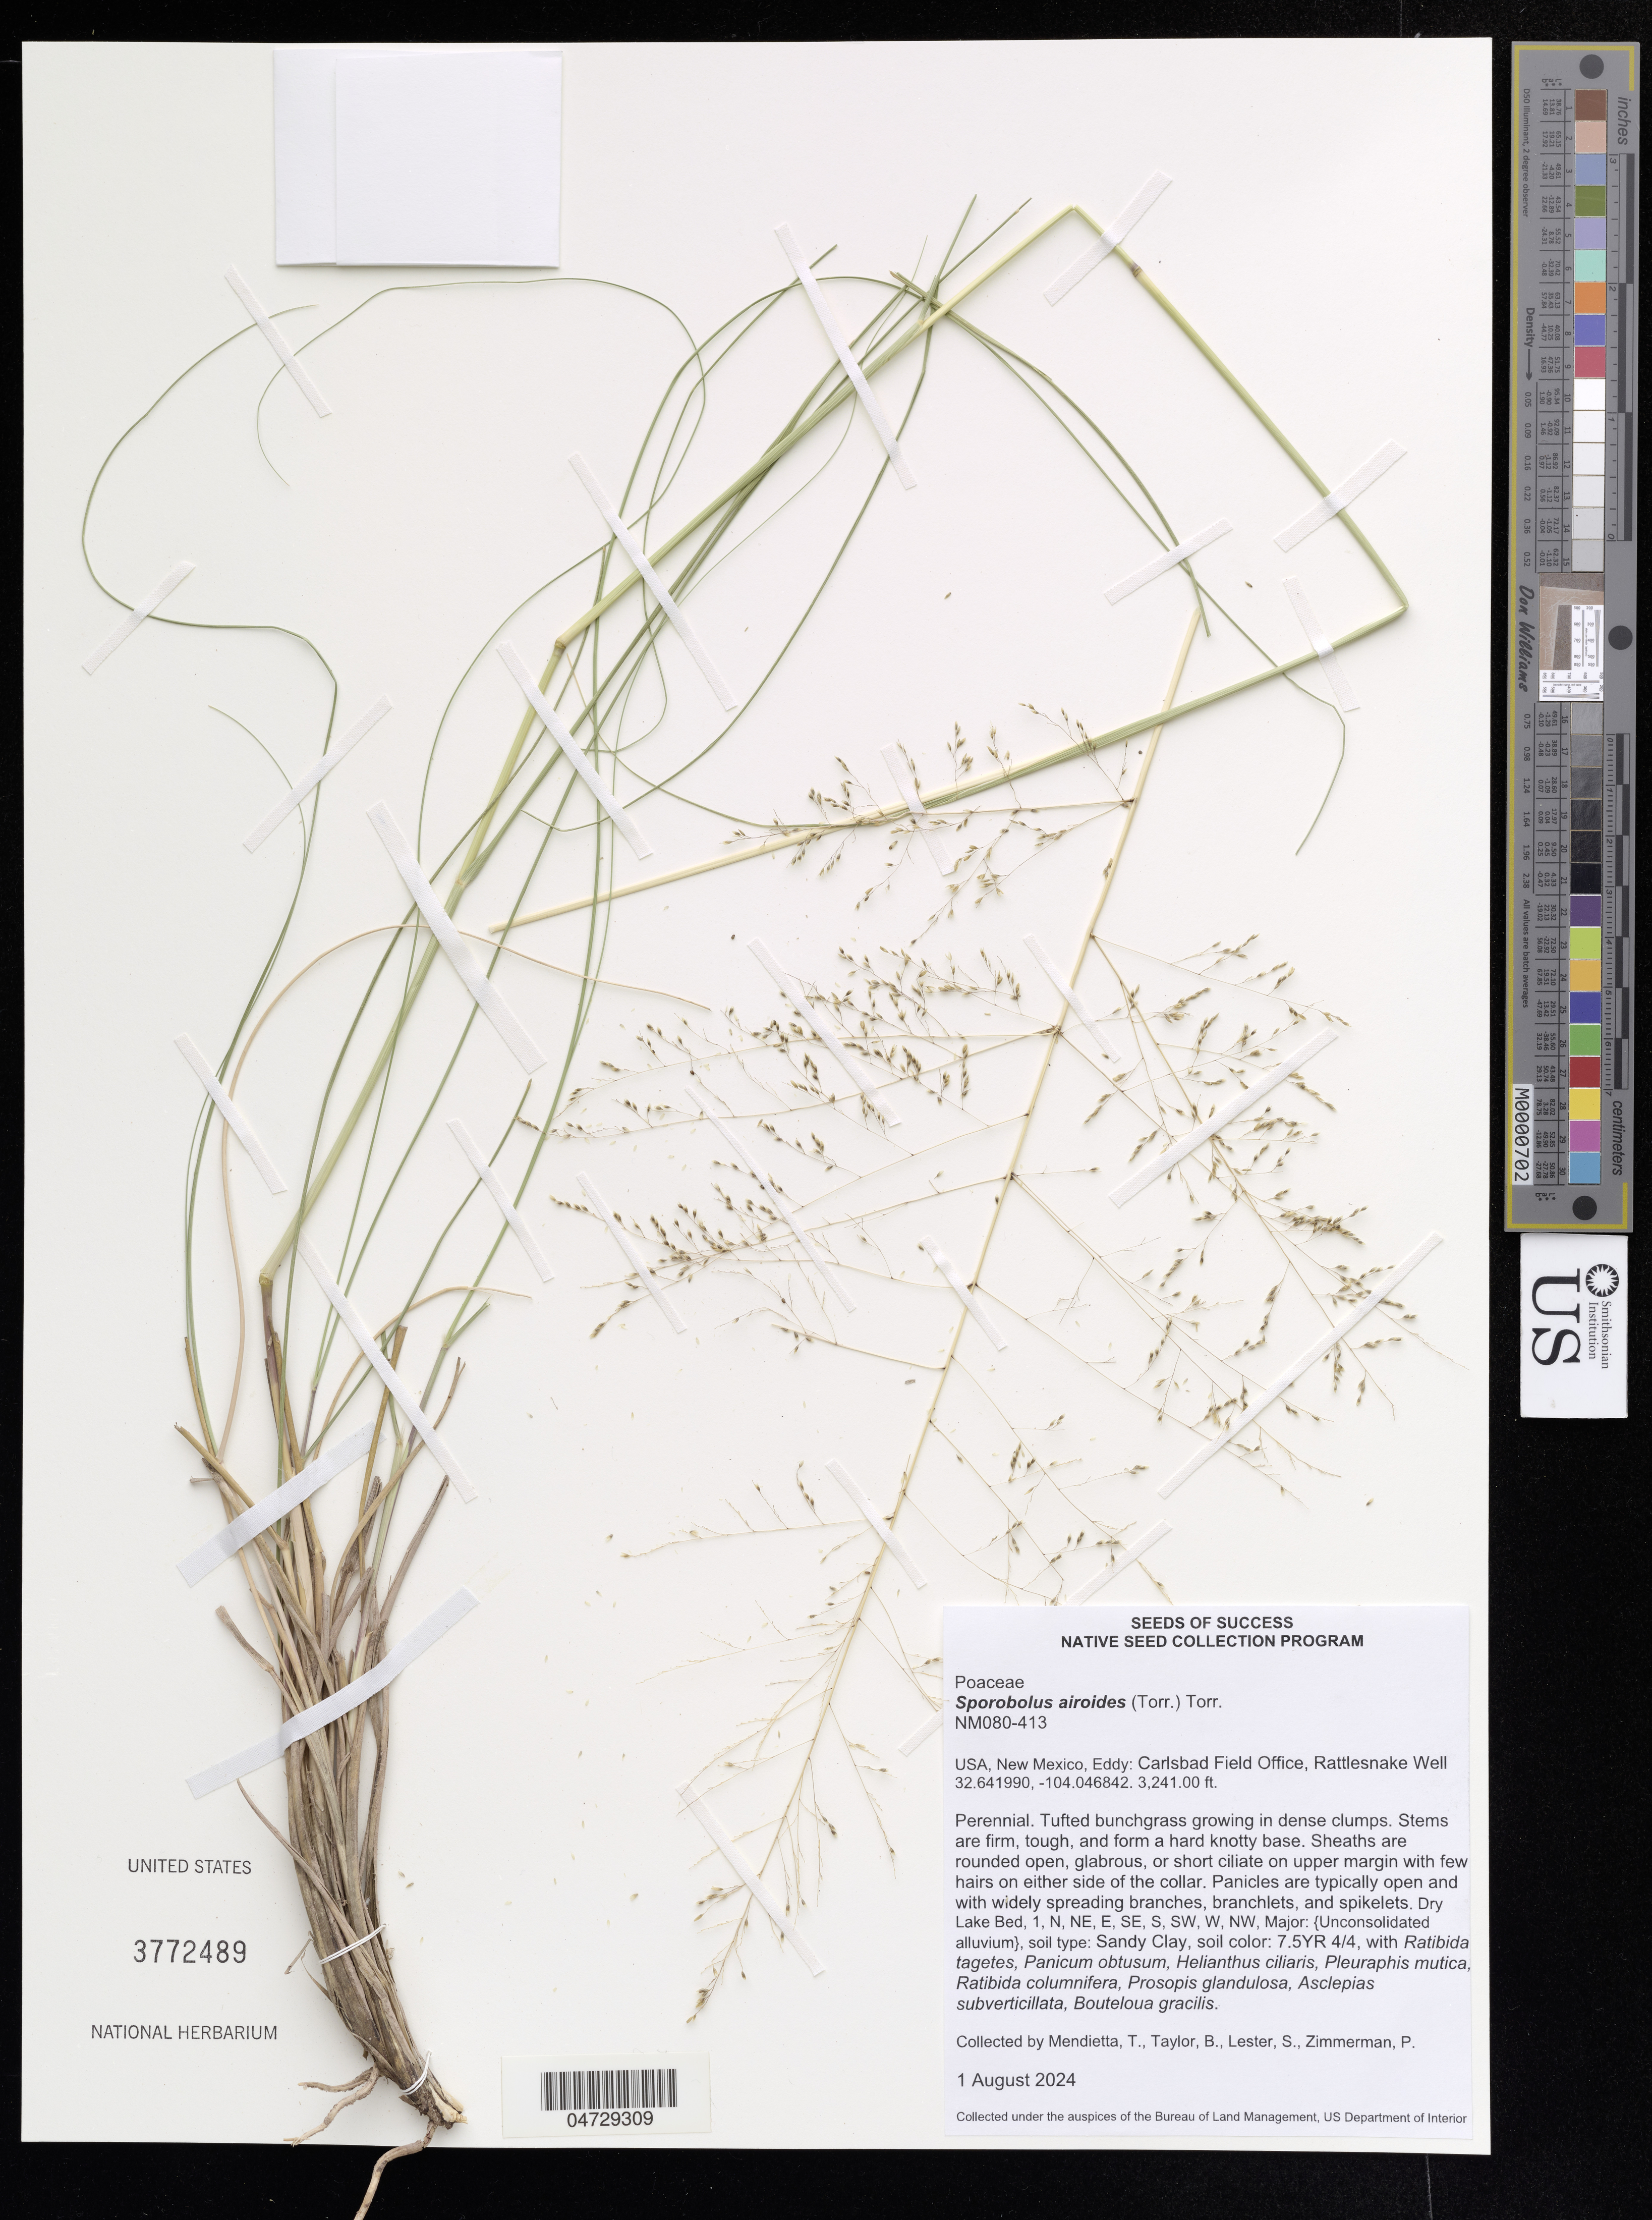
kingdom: Plantae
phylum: Tracheophyta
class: Liliopsida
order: Poales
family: Poaceae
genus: Sporobolus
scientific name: Sporobolus airoides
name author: (Torr.) Torr.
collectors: T. Mendietta, B. Taylor & S. Lester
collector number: NM080-413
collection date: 2024-08-01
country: United States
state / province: New Mexico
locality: Eddy: Carlsbad Field Office, Rattlesnake Well.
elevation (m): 988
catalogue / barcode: US 3772489